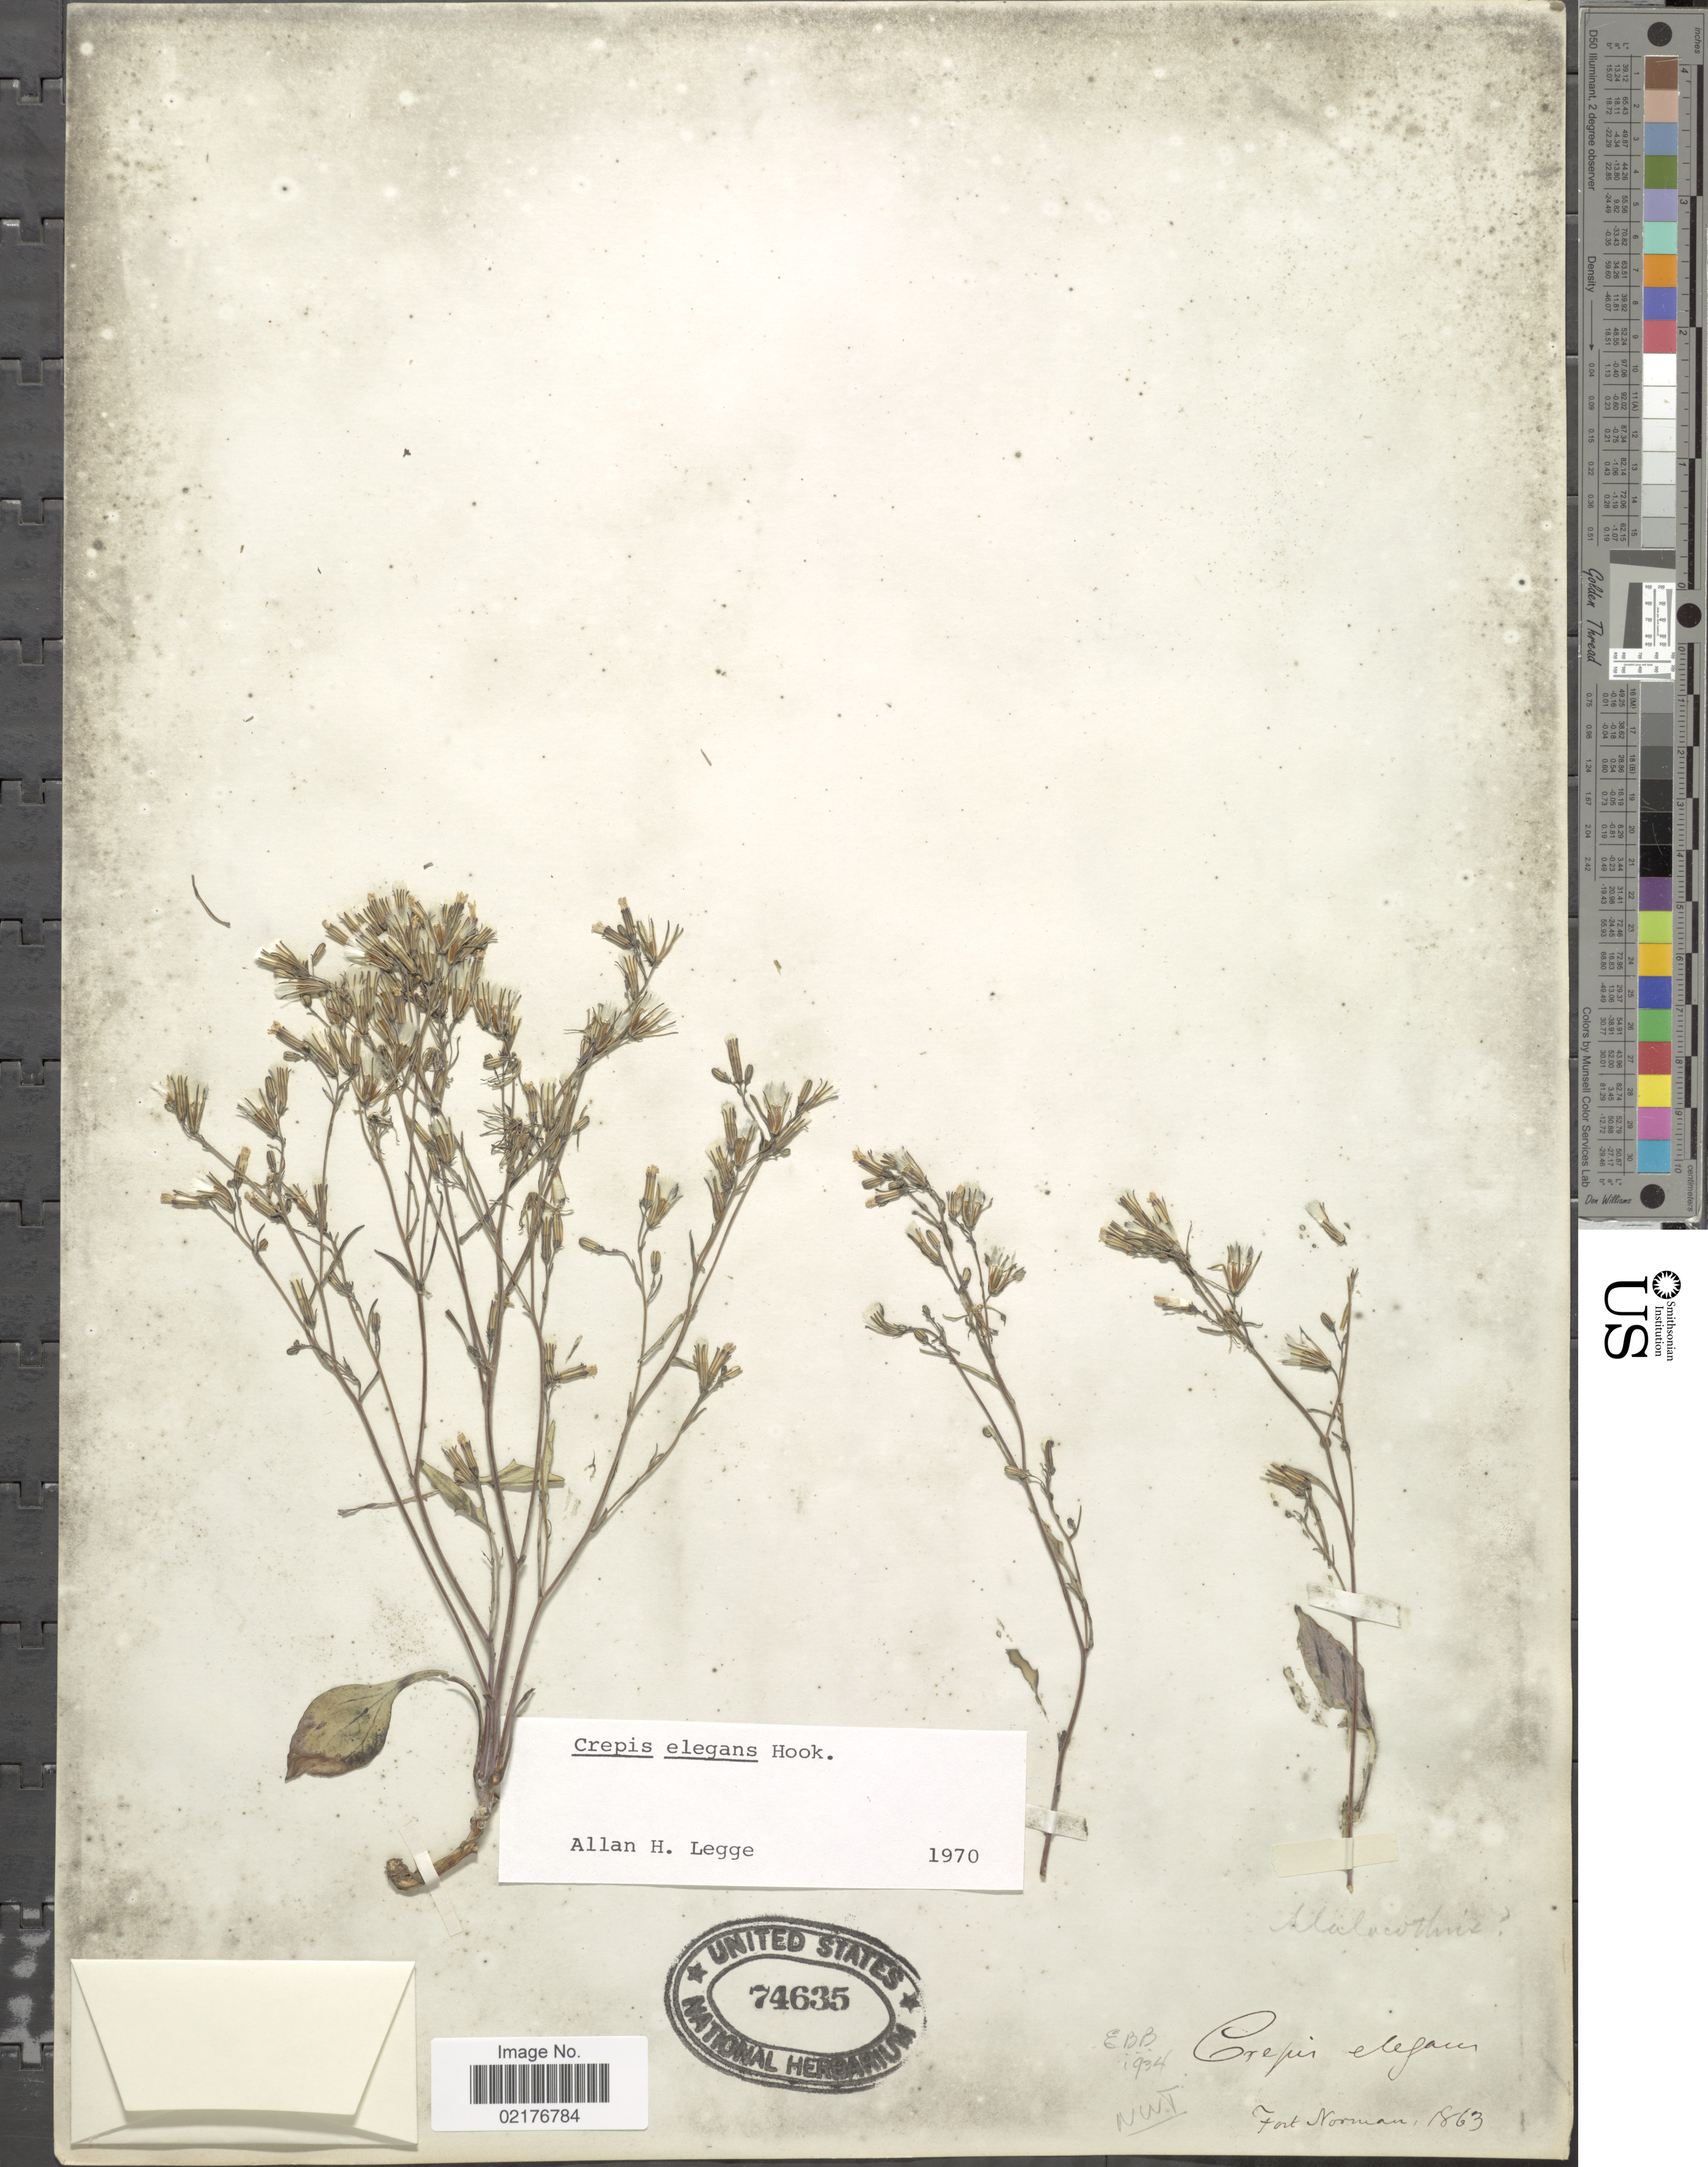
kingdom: Plantae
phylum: Tracheophyta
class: Magnoliopsida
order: Asterales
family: Asteraceae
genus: Askellia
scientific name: Askellia elegans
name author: (Hook.) W.A. Weber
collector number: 1934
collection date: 1863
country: Canada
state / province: Northwest Territories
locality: Fort Norman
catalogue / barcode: US 74635